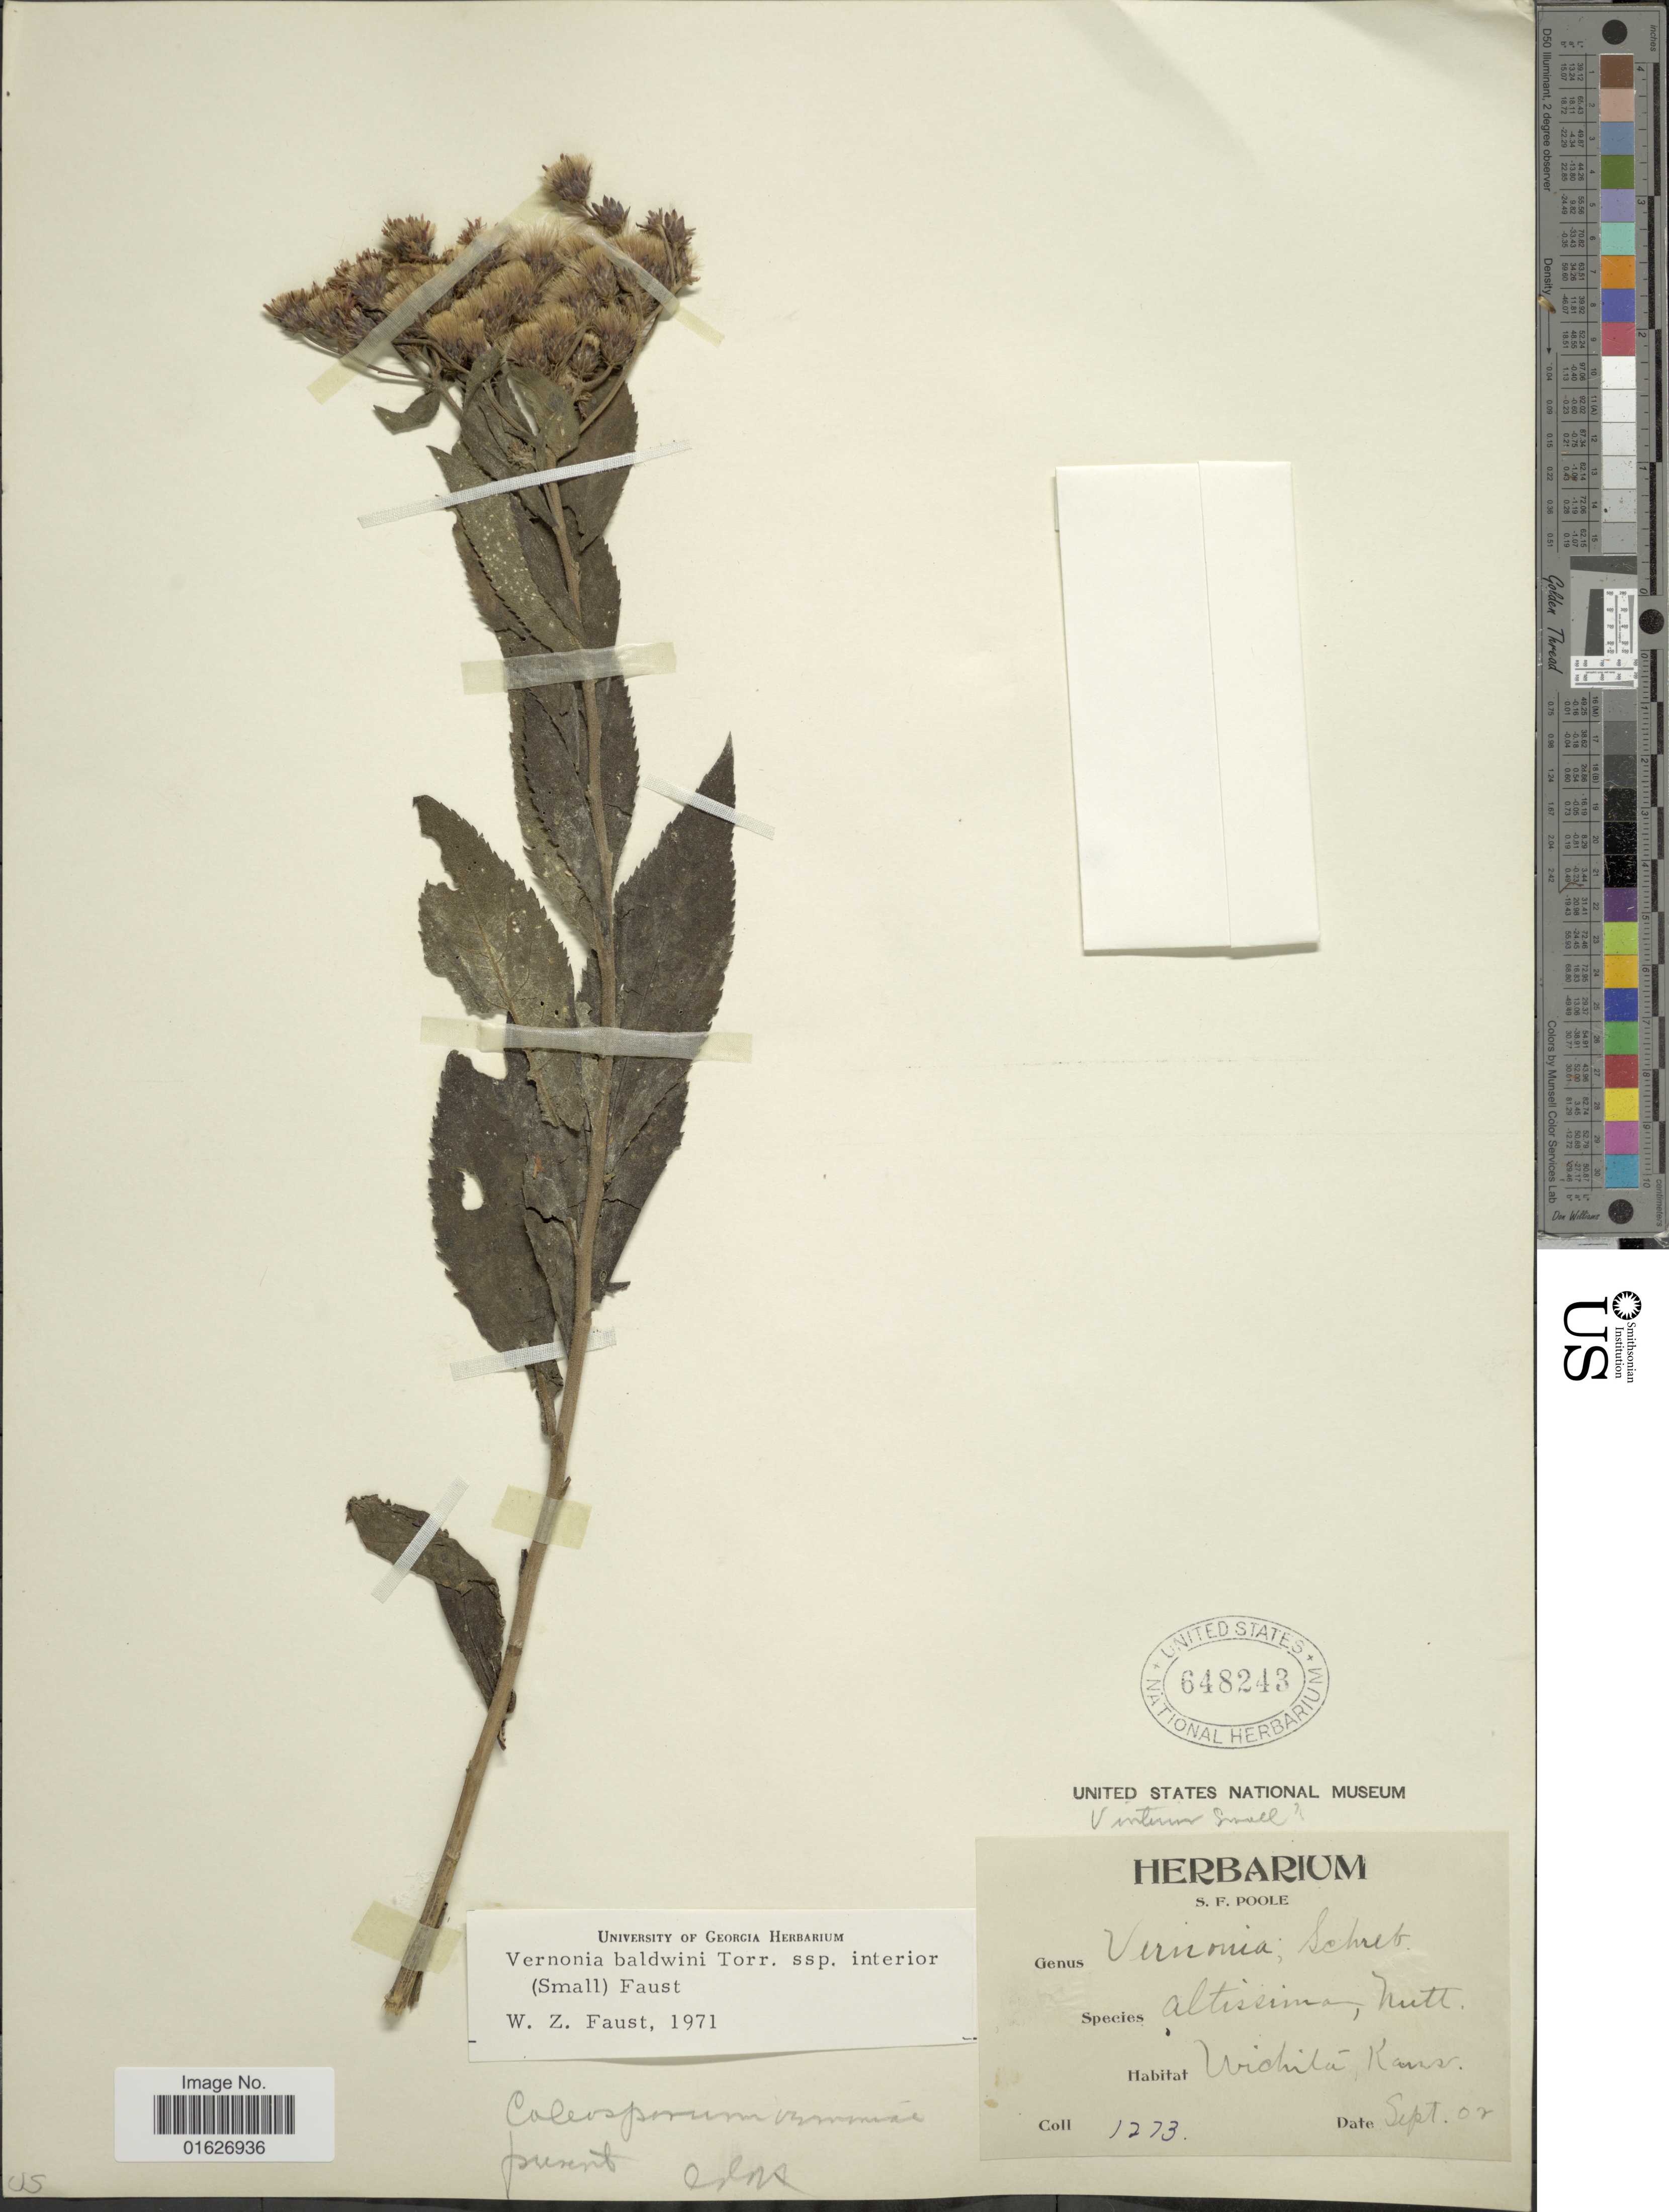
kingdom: Plantae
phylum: Tracheophyta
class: Magnoliopsida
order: Asterales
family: Asteraceae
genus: Vernonia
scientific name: Vernonia baldwinii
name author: Torr.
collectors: ex herb. S. F. Poole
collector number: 1273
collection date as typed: Transcribed d/m/y: /9/2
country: United States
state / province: Kansas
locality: Wichita.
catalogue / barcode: US 648243